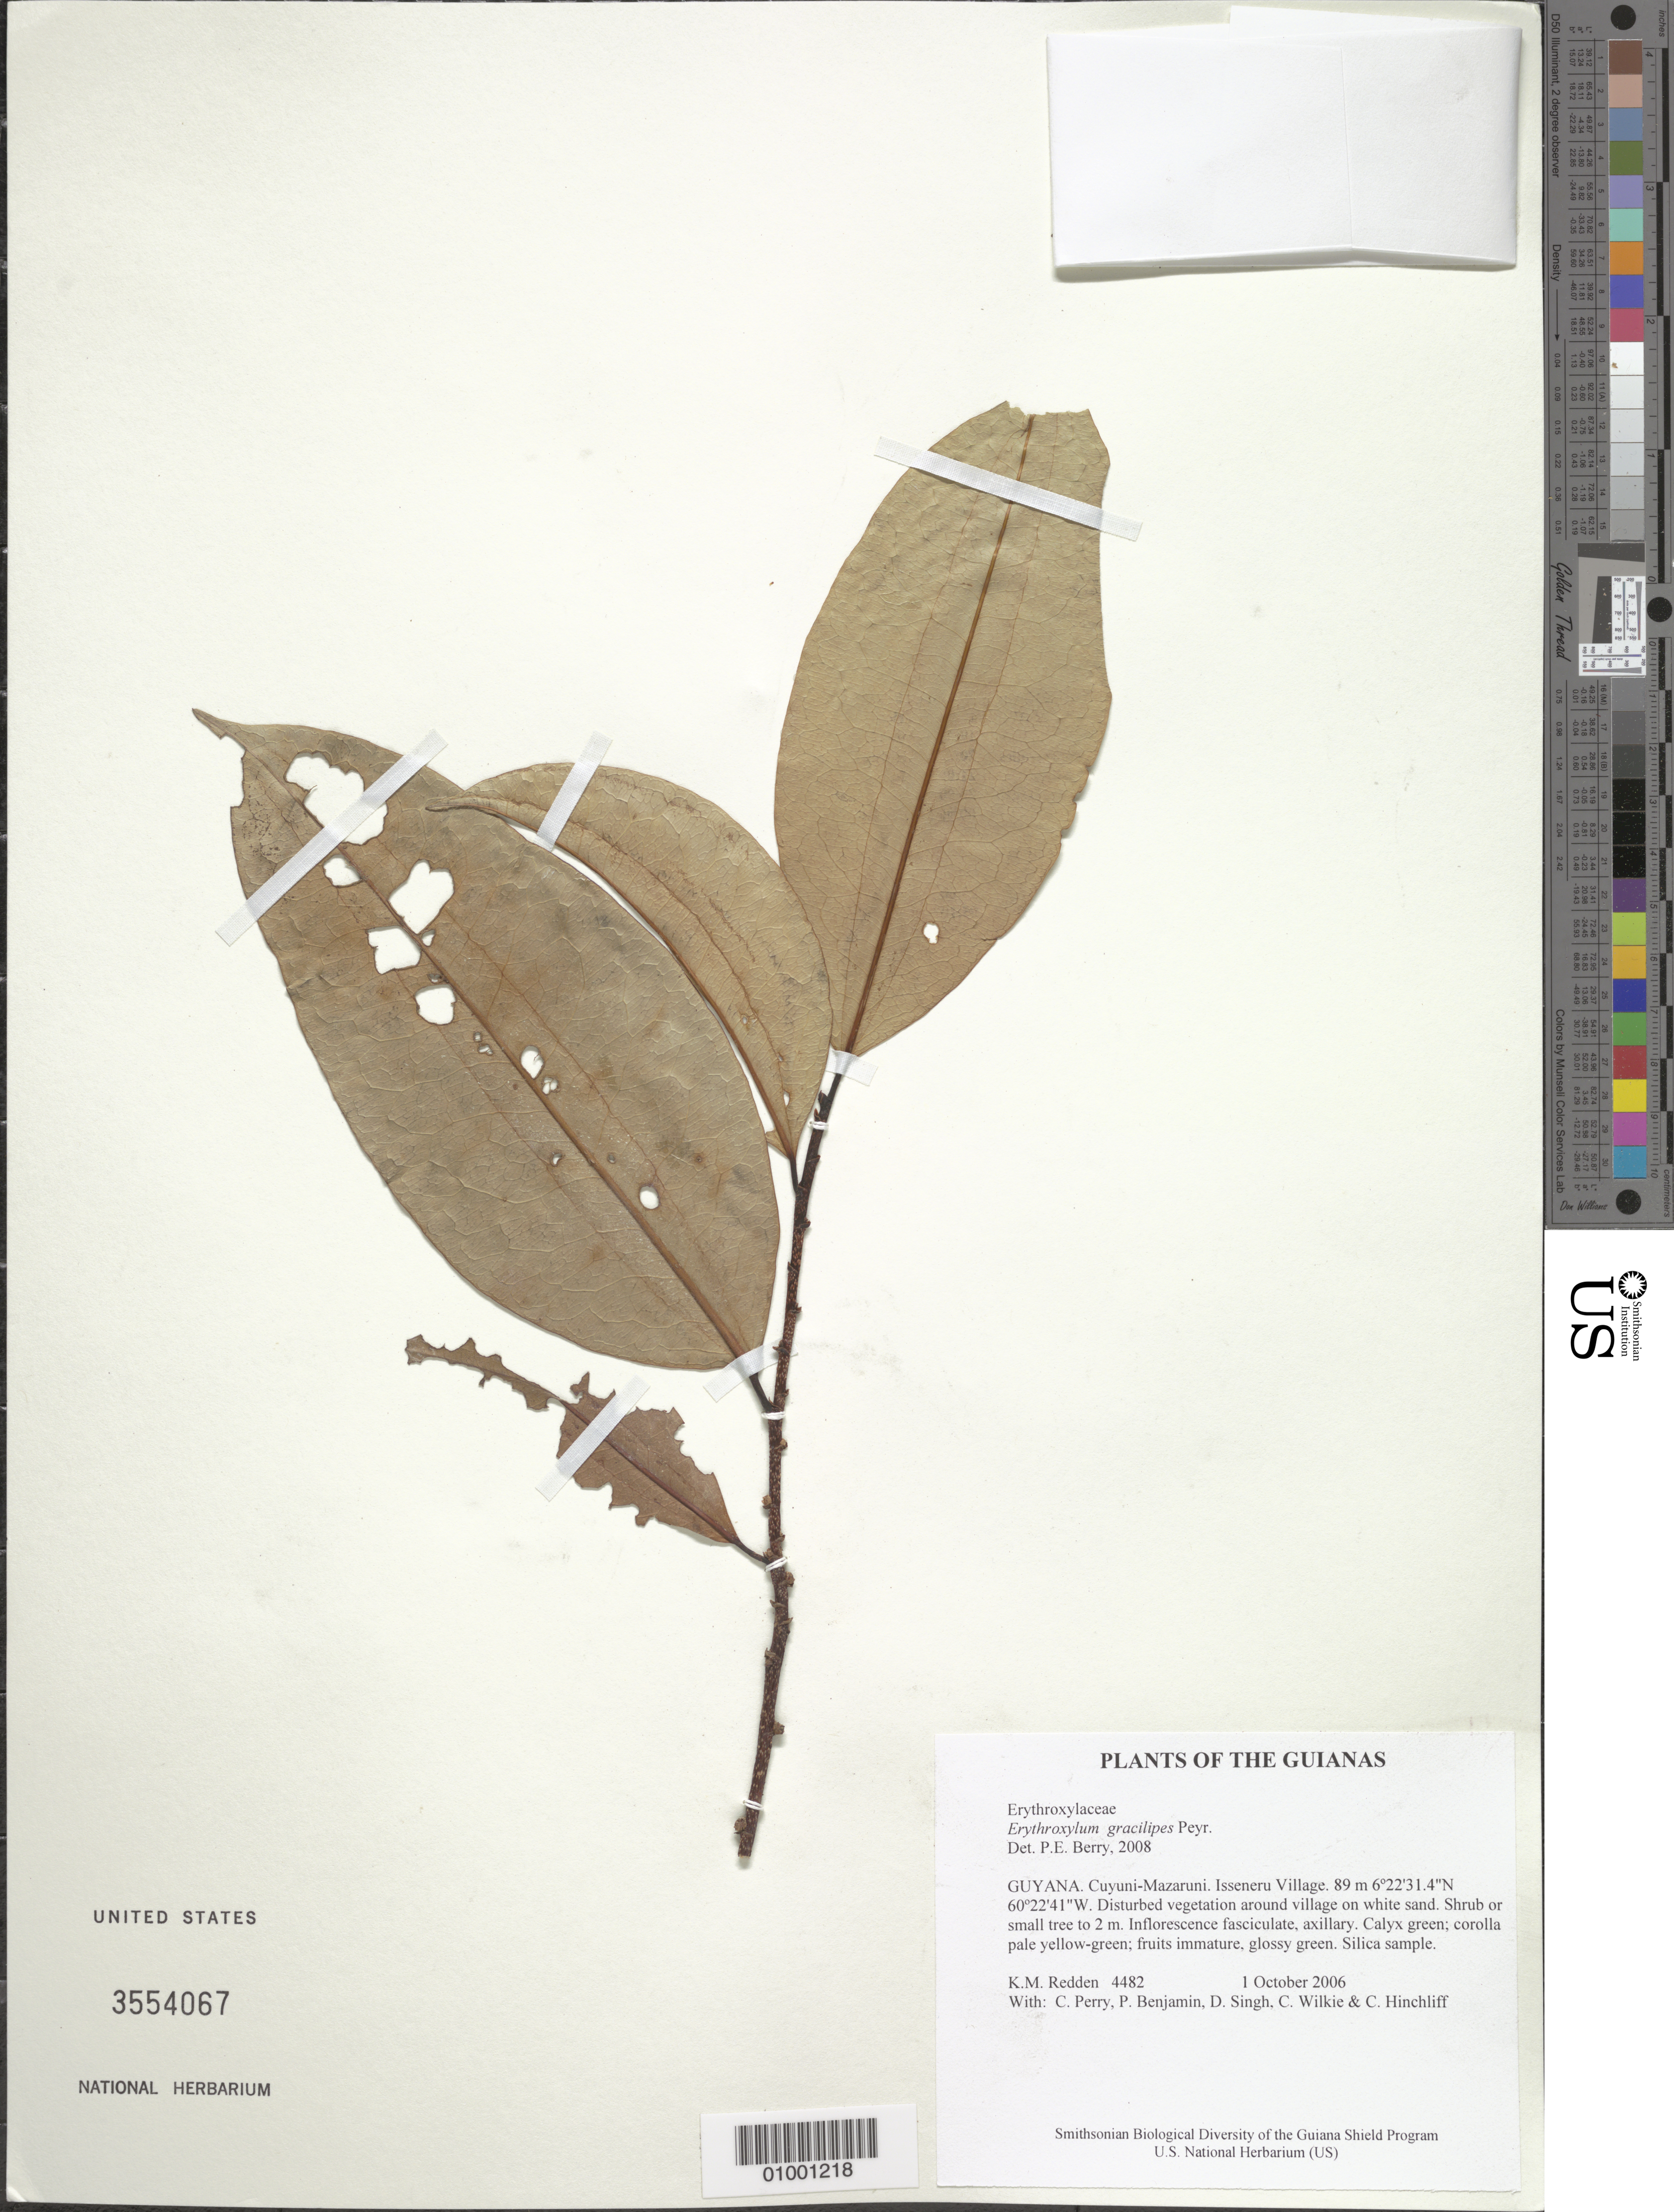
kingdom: Plantae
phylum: Tracheophyta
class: Magnoliopsida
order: Malpighiales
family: Erythroxylaceae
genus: Erythroxylum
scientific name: Erythroxylum gracilipes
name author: Peyr.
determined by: Berry, P. E., (WIS), University of Wisconsin - Madison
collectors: K. M. Redden, C. Perry, P. Benjamin, D. Singh, C. Wilkie & C. E. Hinchliff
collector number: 4482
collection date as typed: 1 October 2006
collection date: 2006-10-01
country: Guyana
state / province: Cuyuni-Mazaruni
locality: Isseneru Village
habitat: Disturbed vegetation around village on white sand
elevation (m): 89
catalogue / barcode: US 3554067